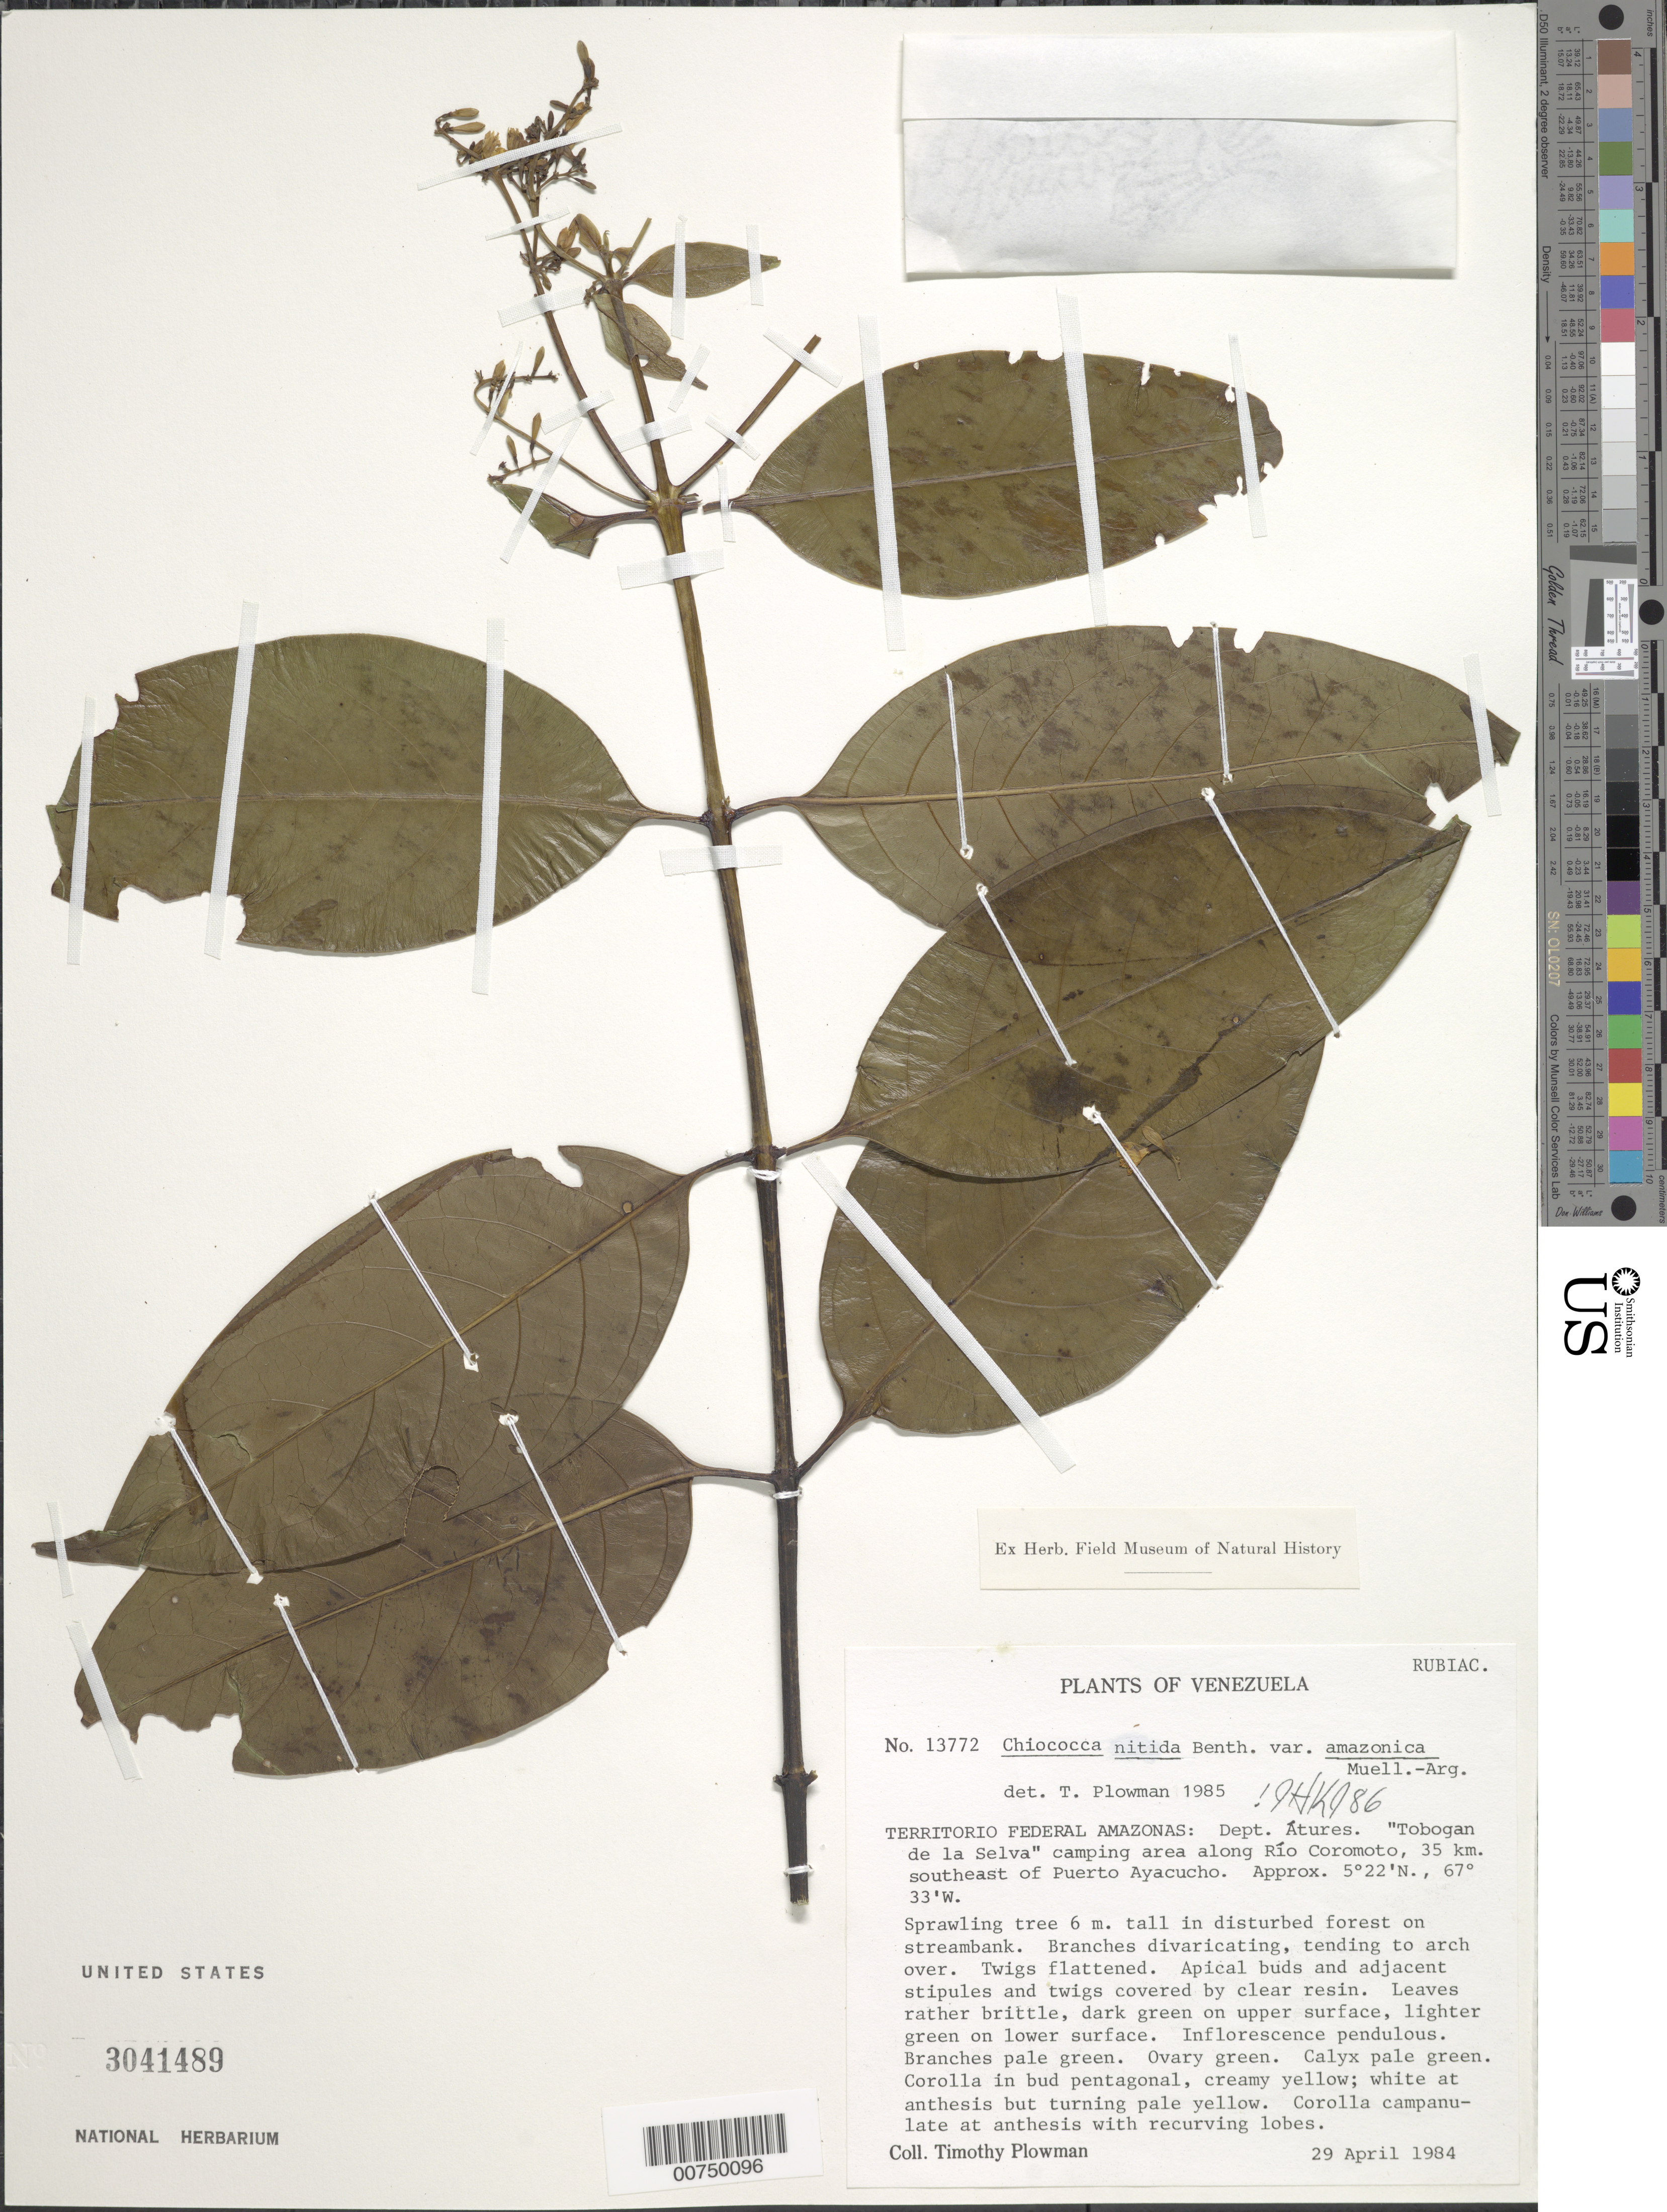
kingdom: Plantae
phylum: Tracheophyta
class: Magnoliopsida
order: Gentianales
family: Rubiaceae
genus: Chiococca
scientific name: Chiococca nitida var. amazonica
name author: Müll. Arg.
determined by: Kirkbride, J. H.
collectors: T. Plowman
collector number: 13772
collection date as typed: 29-Apr-84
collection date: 1984-04-29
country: Venezuela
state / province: Amazonas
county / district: Atures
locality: "Tobogan de la Selva" camping area along Río Coromoto, 35 km SE of Puerto Ayacucho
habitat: Disturbed forest on streambank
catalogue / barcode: US 3041489